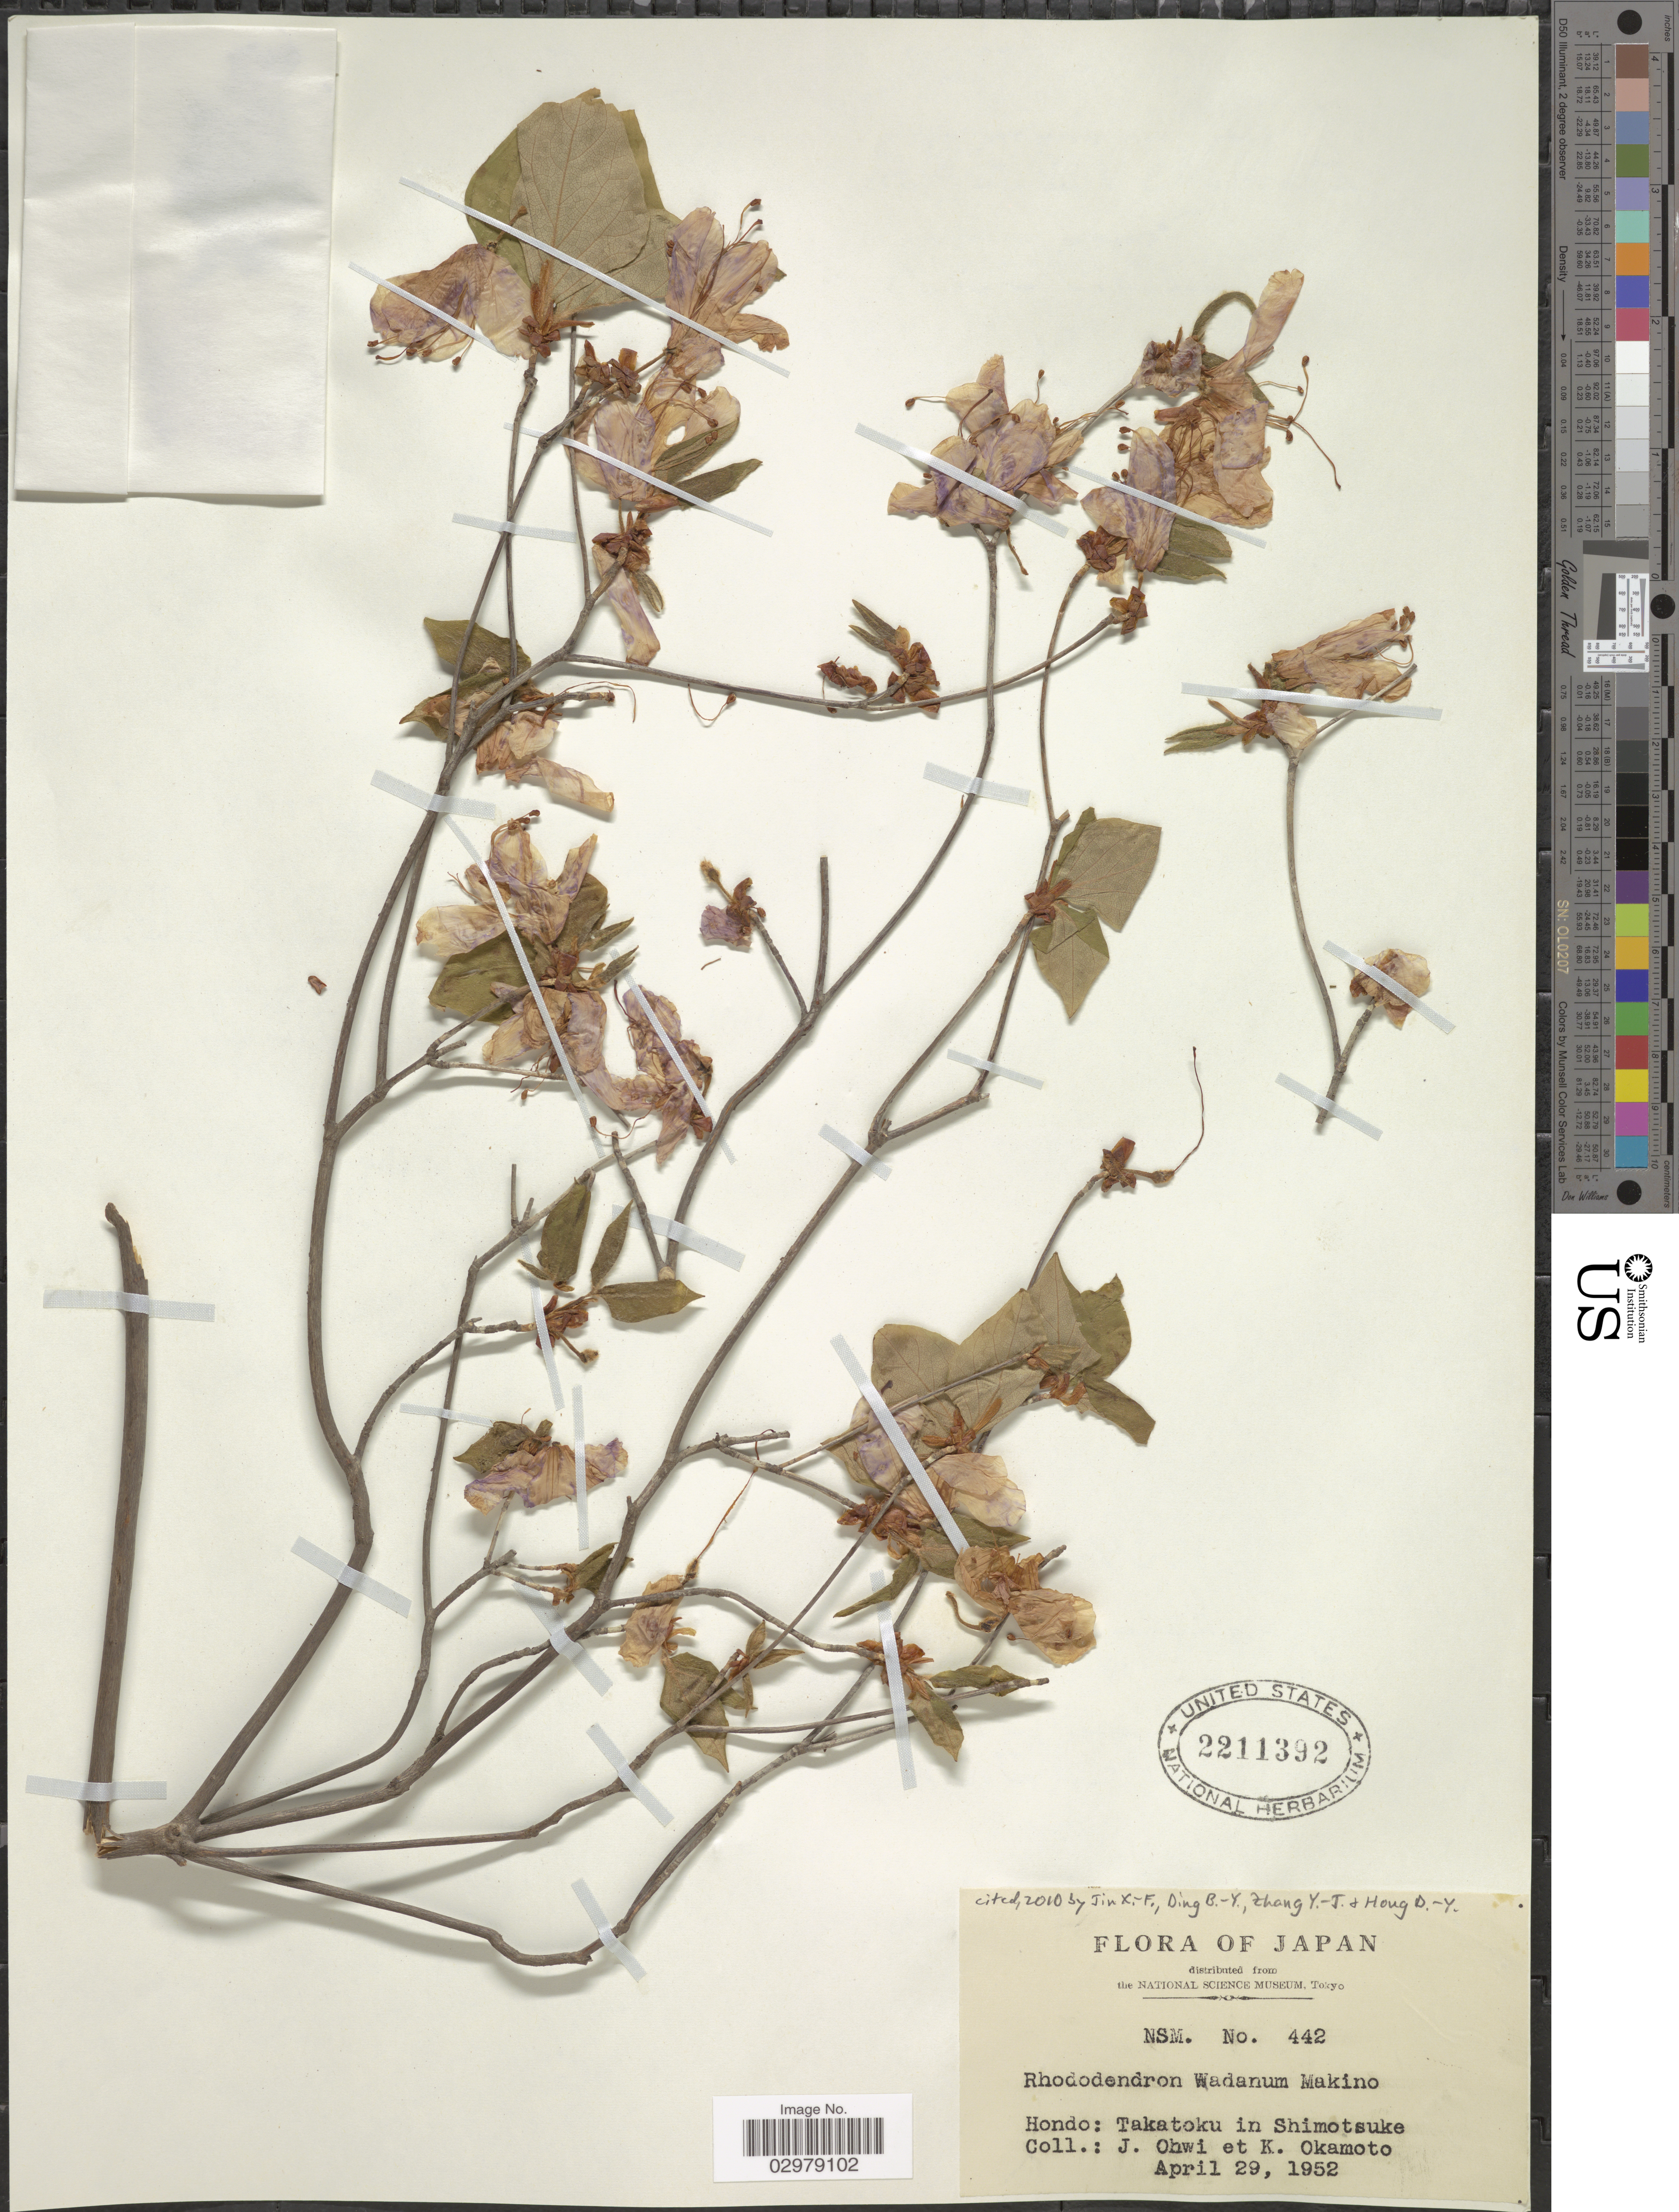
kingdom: Plantae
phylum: Tracheophyta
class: Magnoliopsida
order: Ericales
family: Ericaceae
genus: Rhododendron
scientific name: Rhododendron wadanum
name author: Makino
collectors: J. Ohwi & K. Okamoto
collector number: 442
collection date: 1952-04-29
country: Japan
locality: Hondo: Takatoku in Shimotsuke.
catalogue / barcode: US 2211392